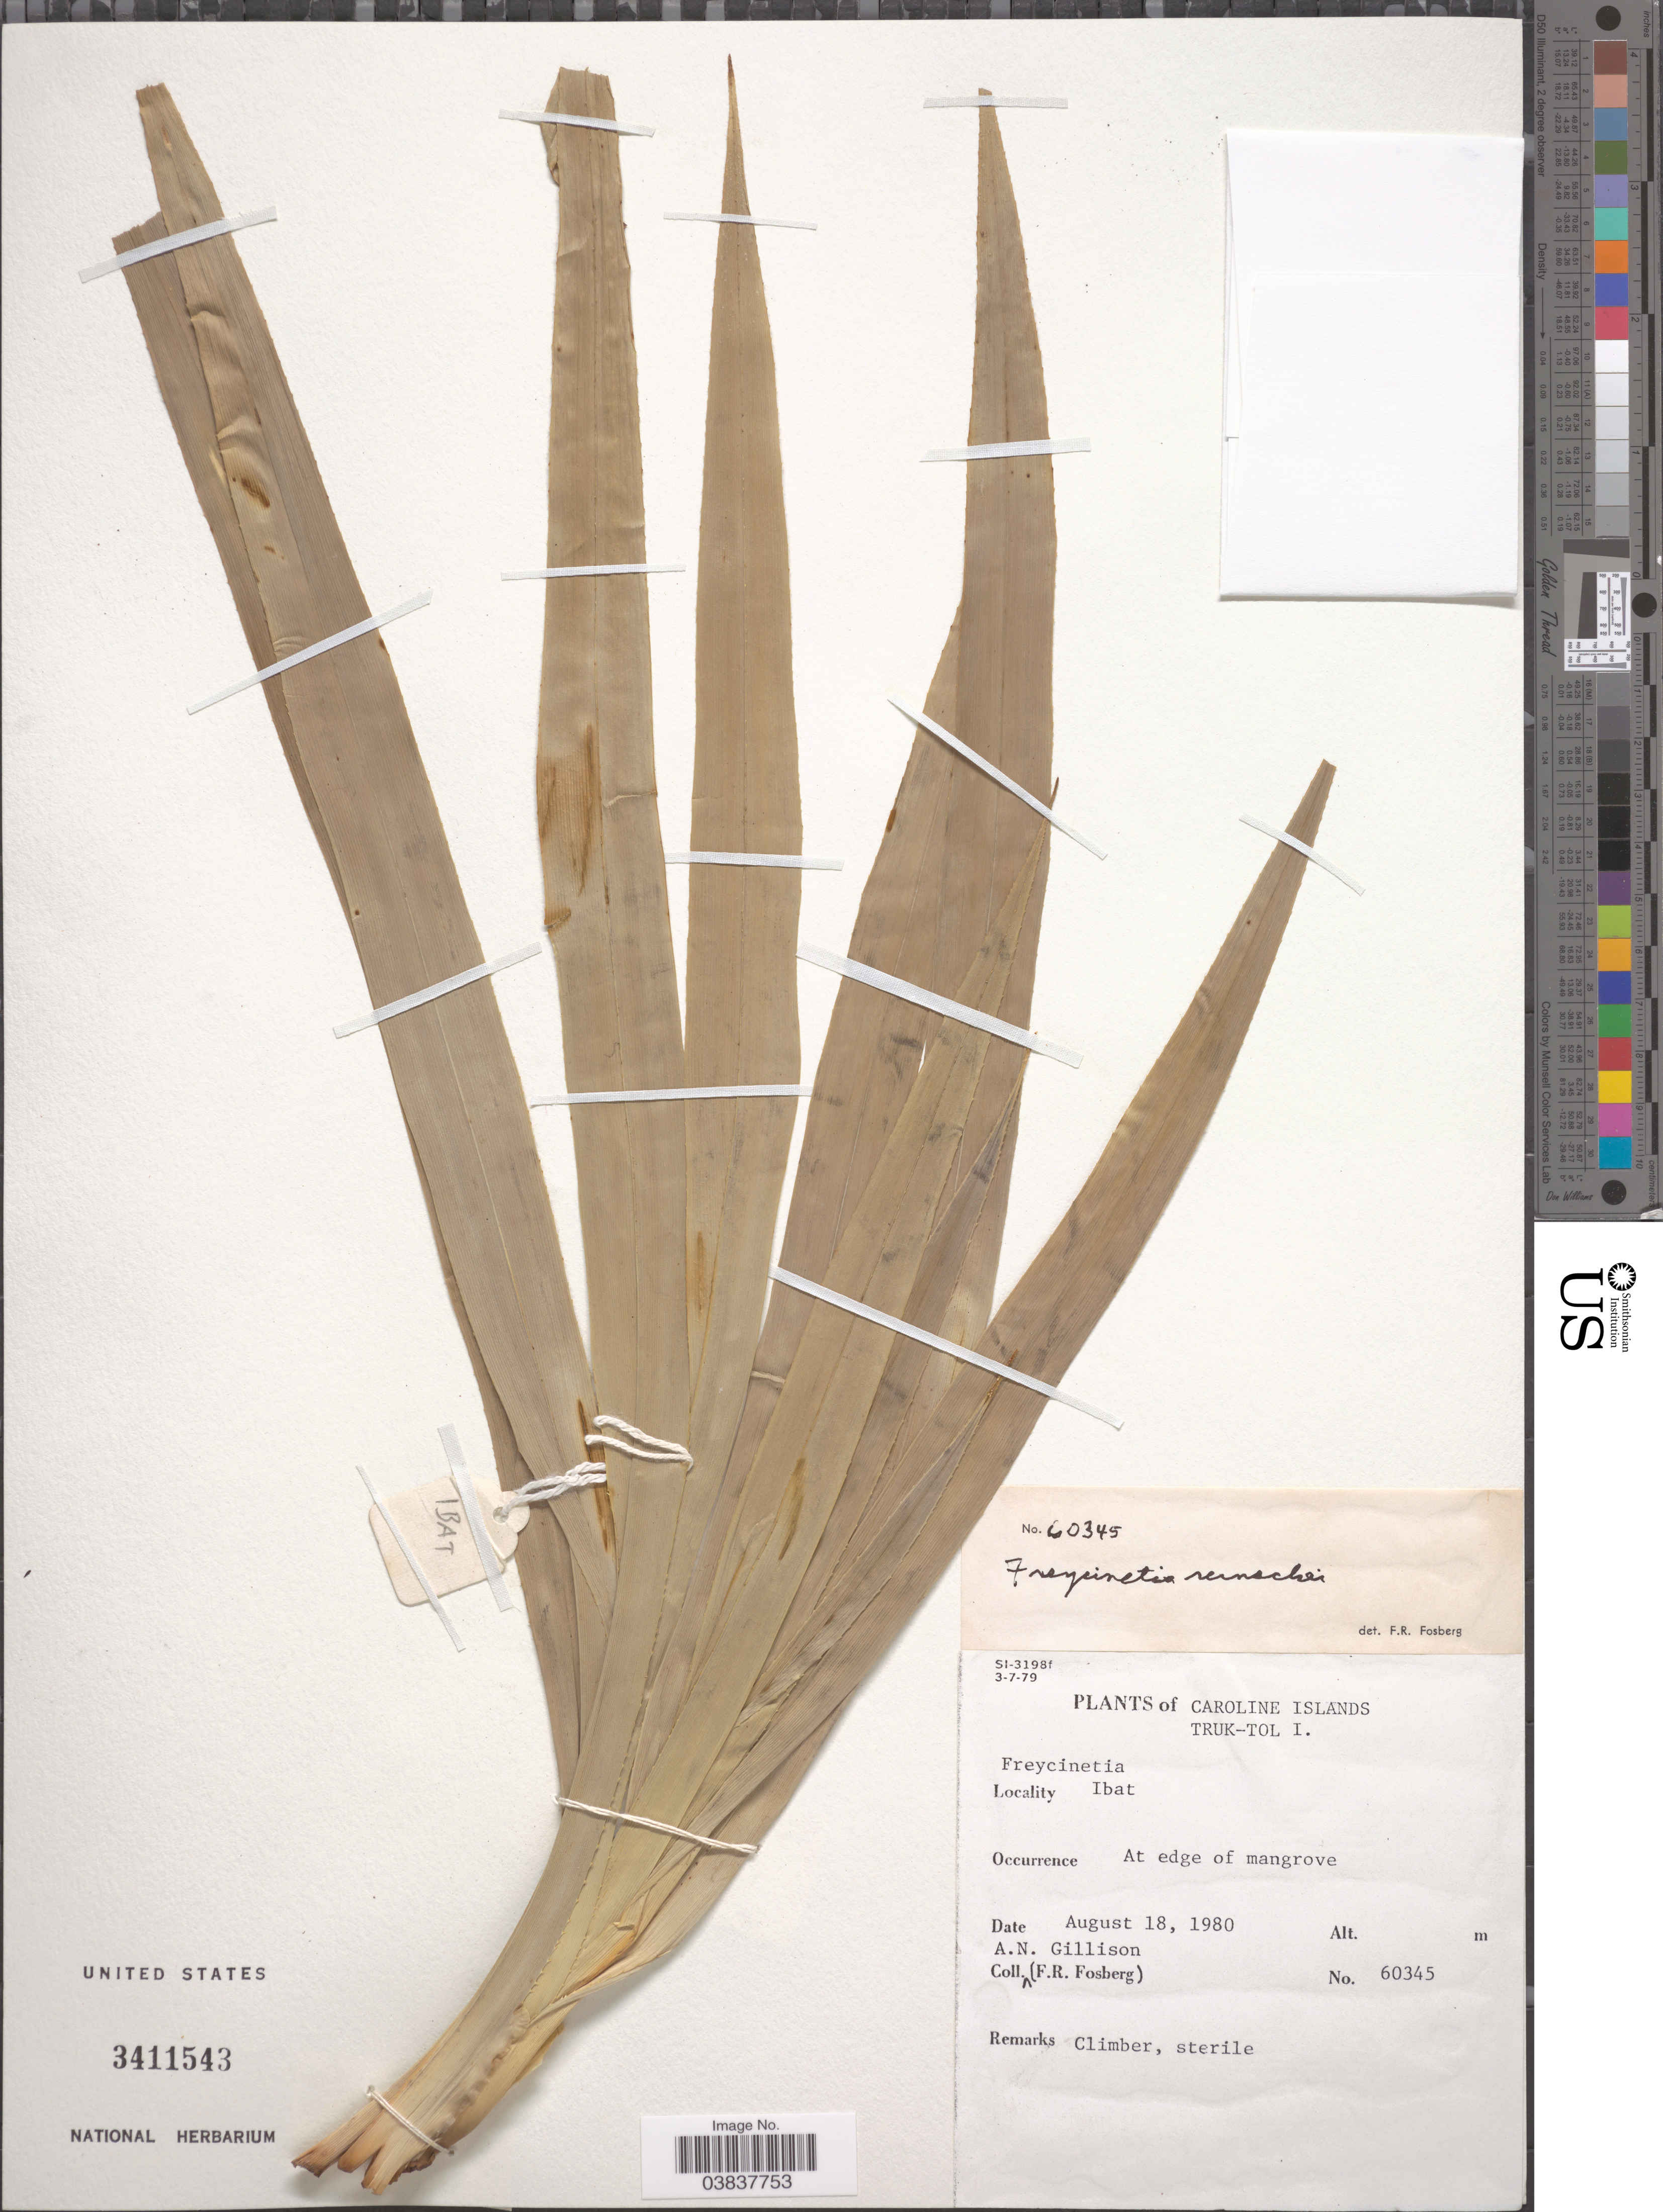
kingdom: Plantae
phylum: Tracheophyta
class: Liliopsida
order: Pandanales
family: Pandanaceae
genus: Freycinetia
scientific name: Freycinetia reineckei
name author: Warb. ex Reinecke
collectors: A. Gillison & F. R. Fosberg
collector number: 60345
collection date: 1980-08-18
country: Kiribati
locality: Caroline Islands. Truk-Tol I. Ibat.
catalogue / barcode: US 3411543